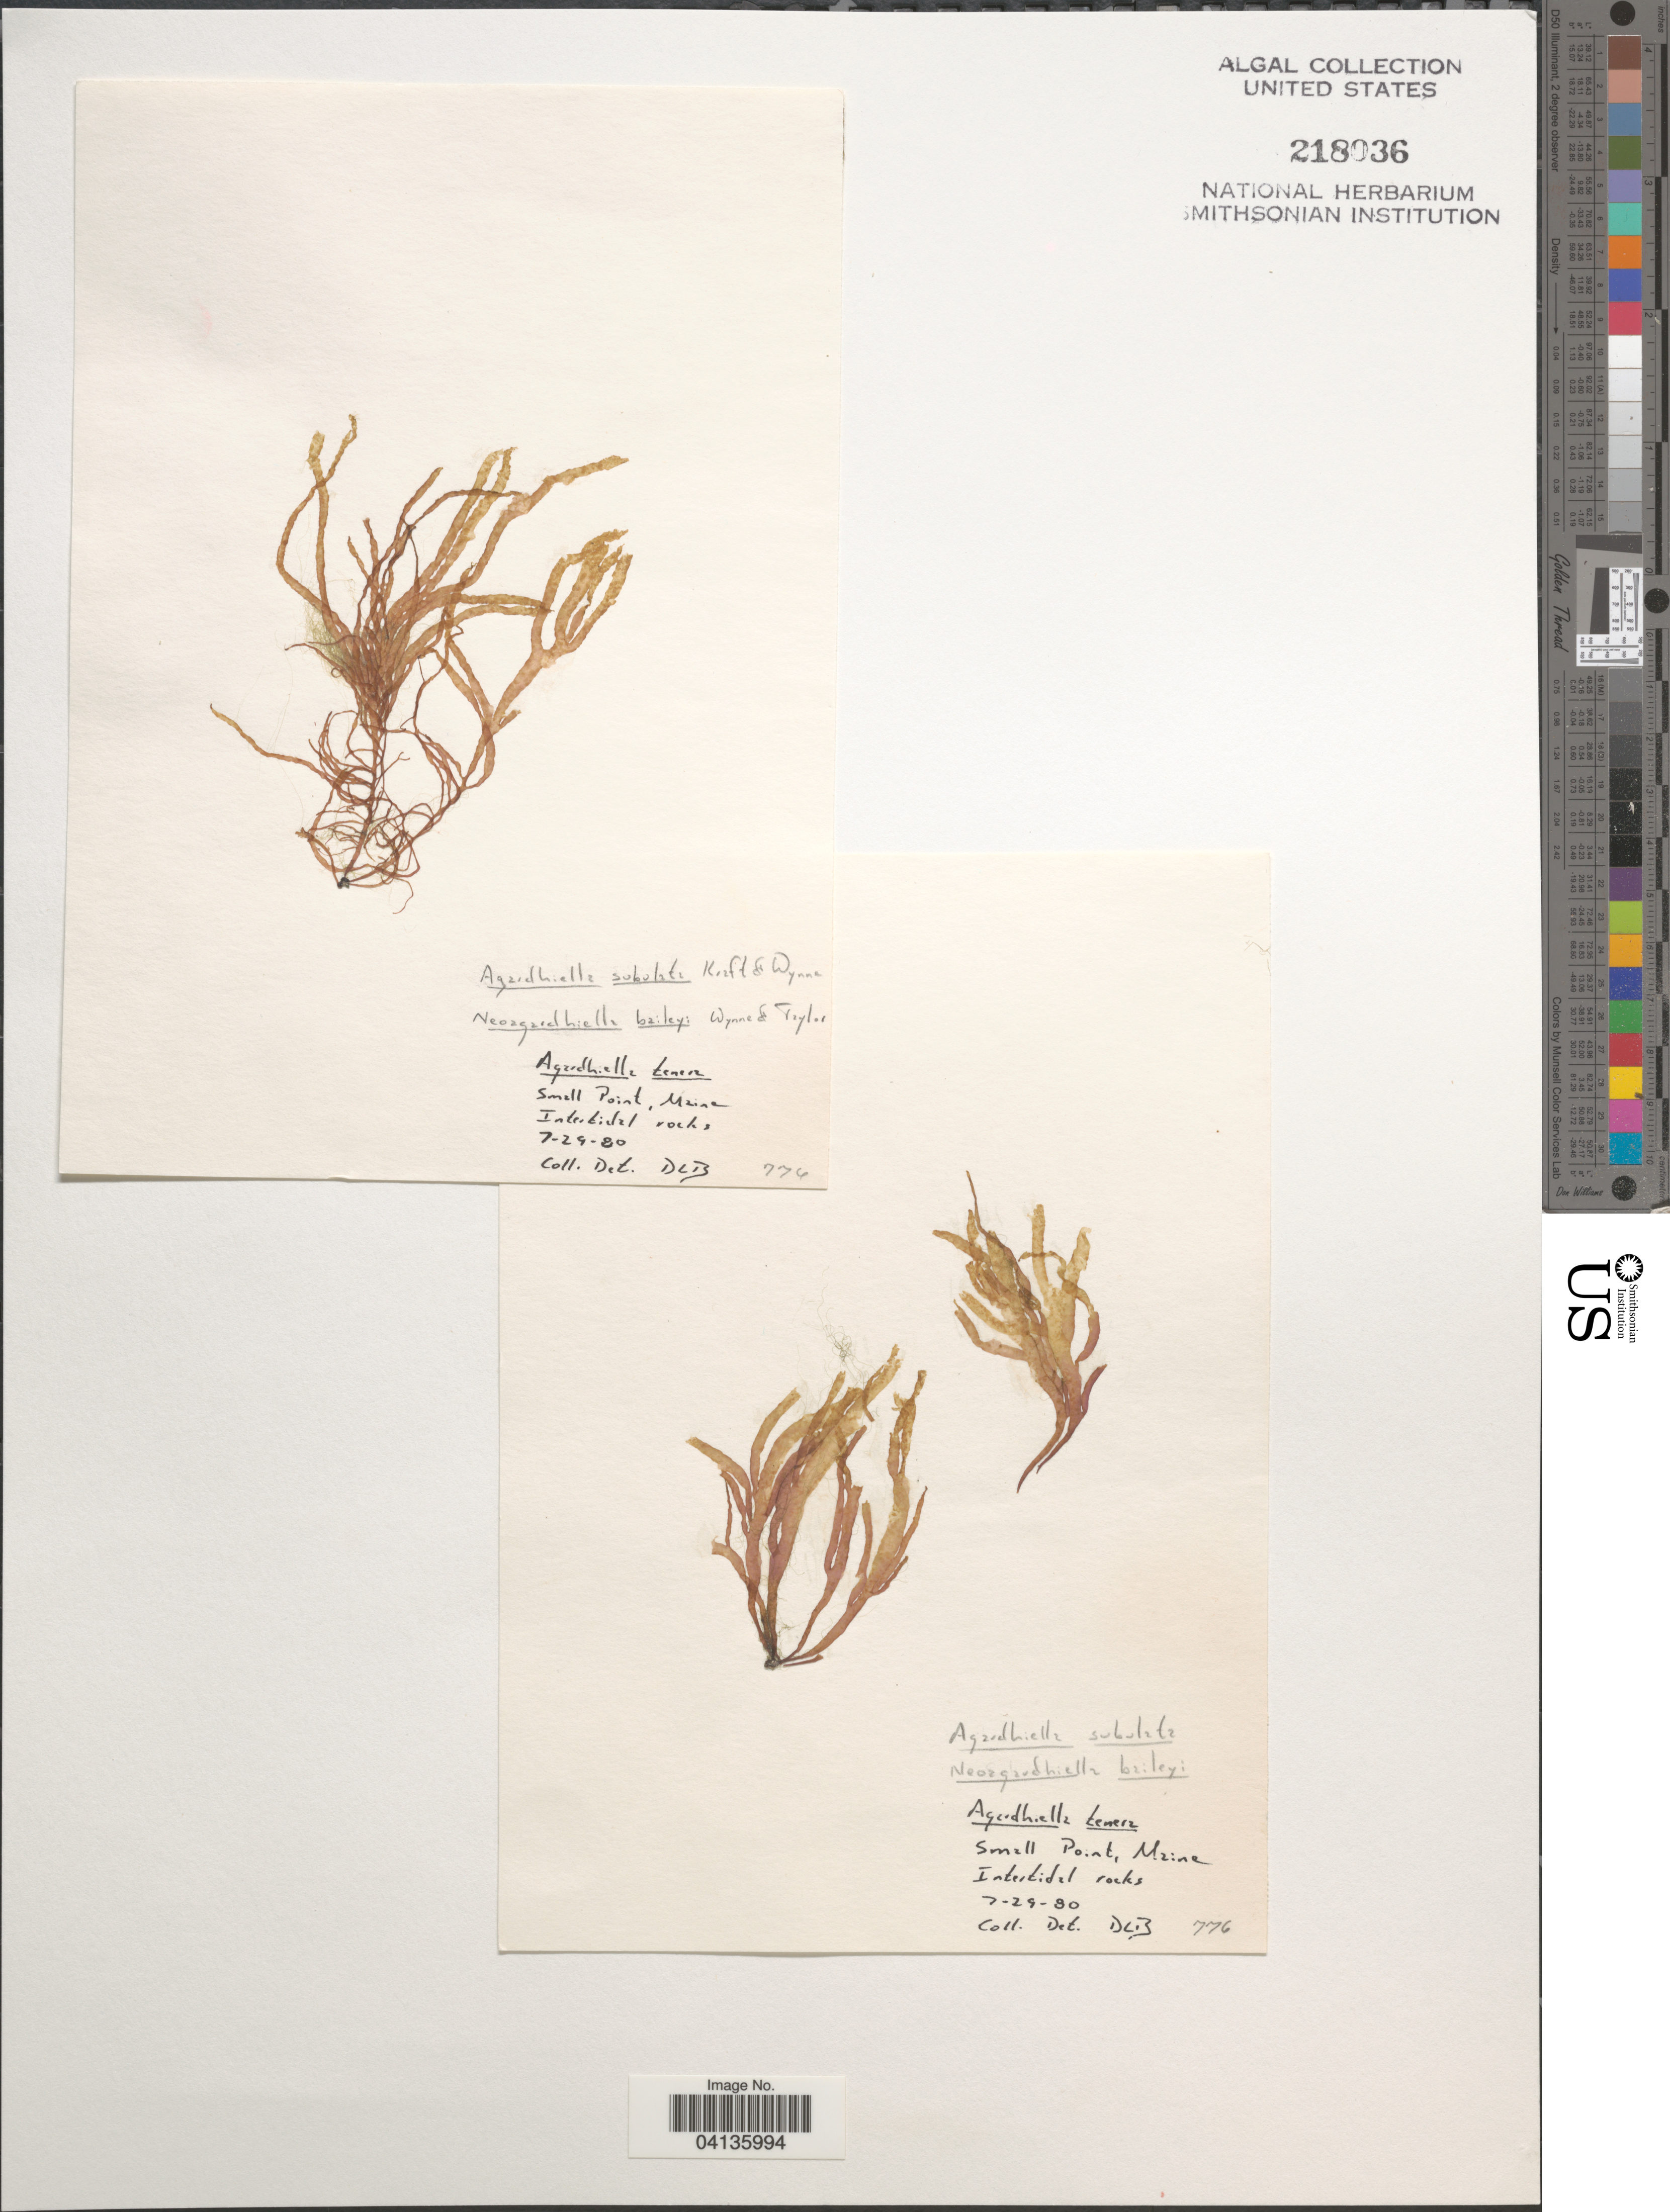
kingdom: Plantae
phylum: Rhodophyta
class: Florideophyceae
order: Gigartinales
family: Solieriaceae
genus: Agardhiella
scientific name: Agardhiella subulata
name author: (C. Agardh) G.T.Kraft & M.J. Wynne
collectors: D. L. B.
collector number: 774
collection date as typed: Transcribed d/m/y: 29/7/80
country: United States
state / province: Maine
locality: Small Point.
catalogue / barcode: US 218036